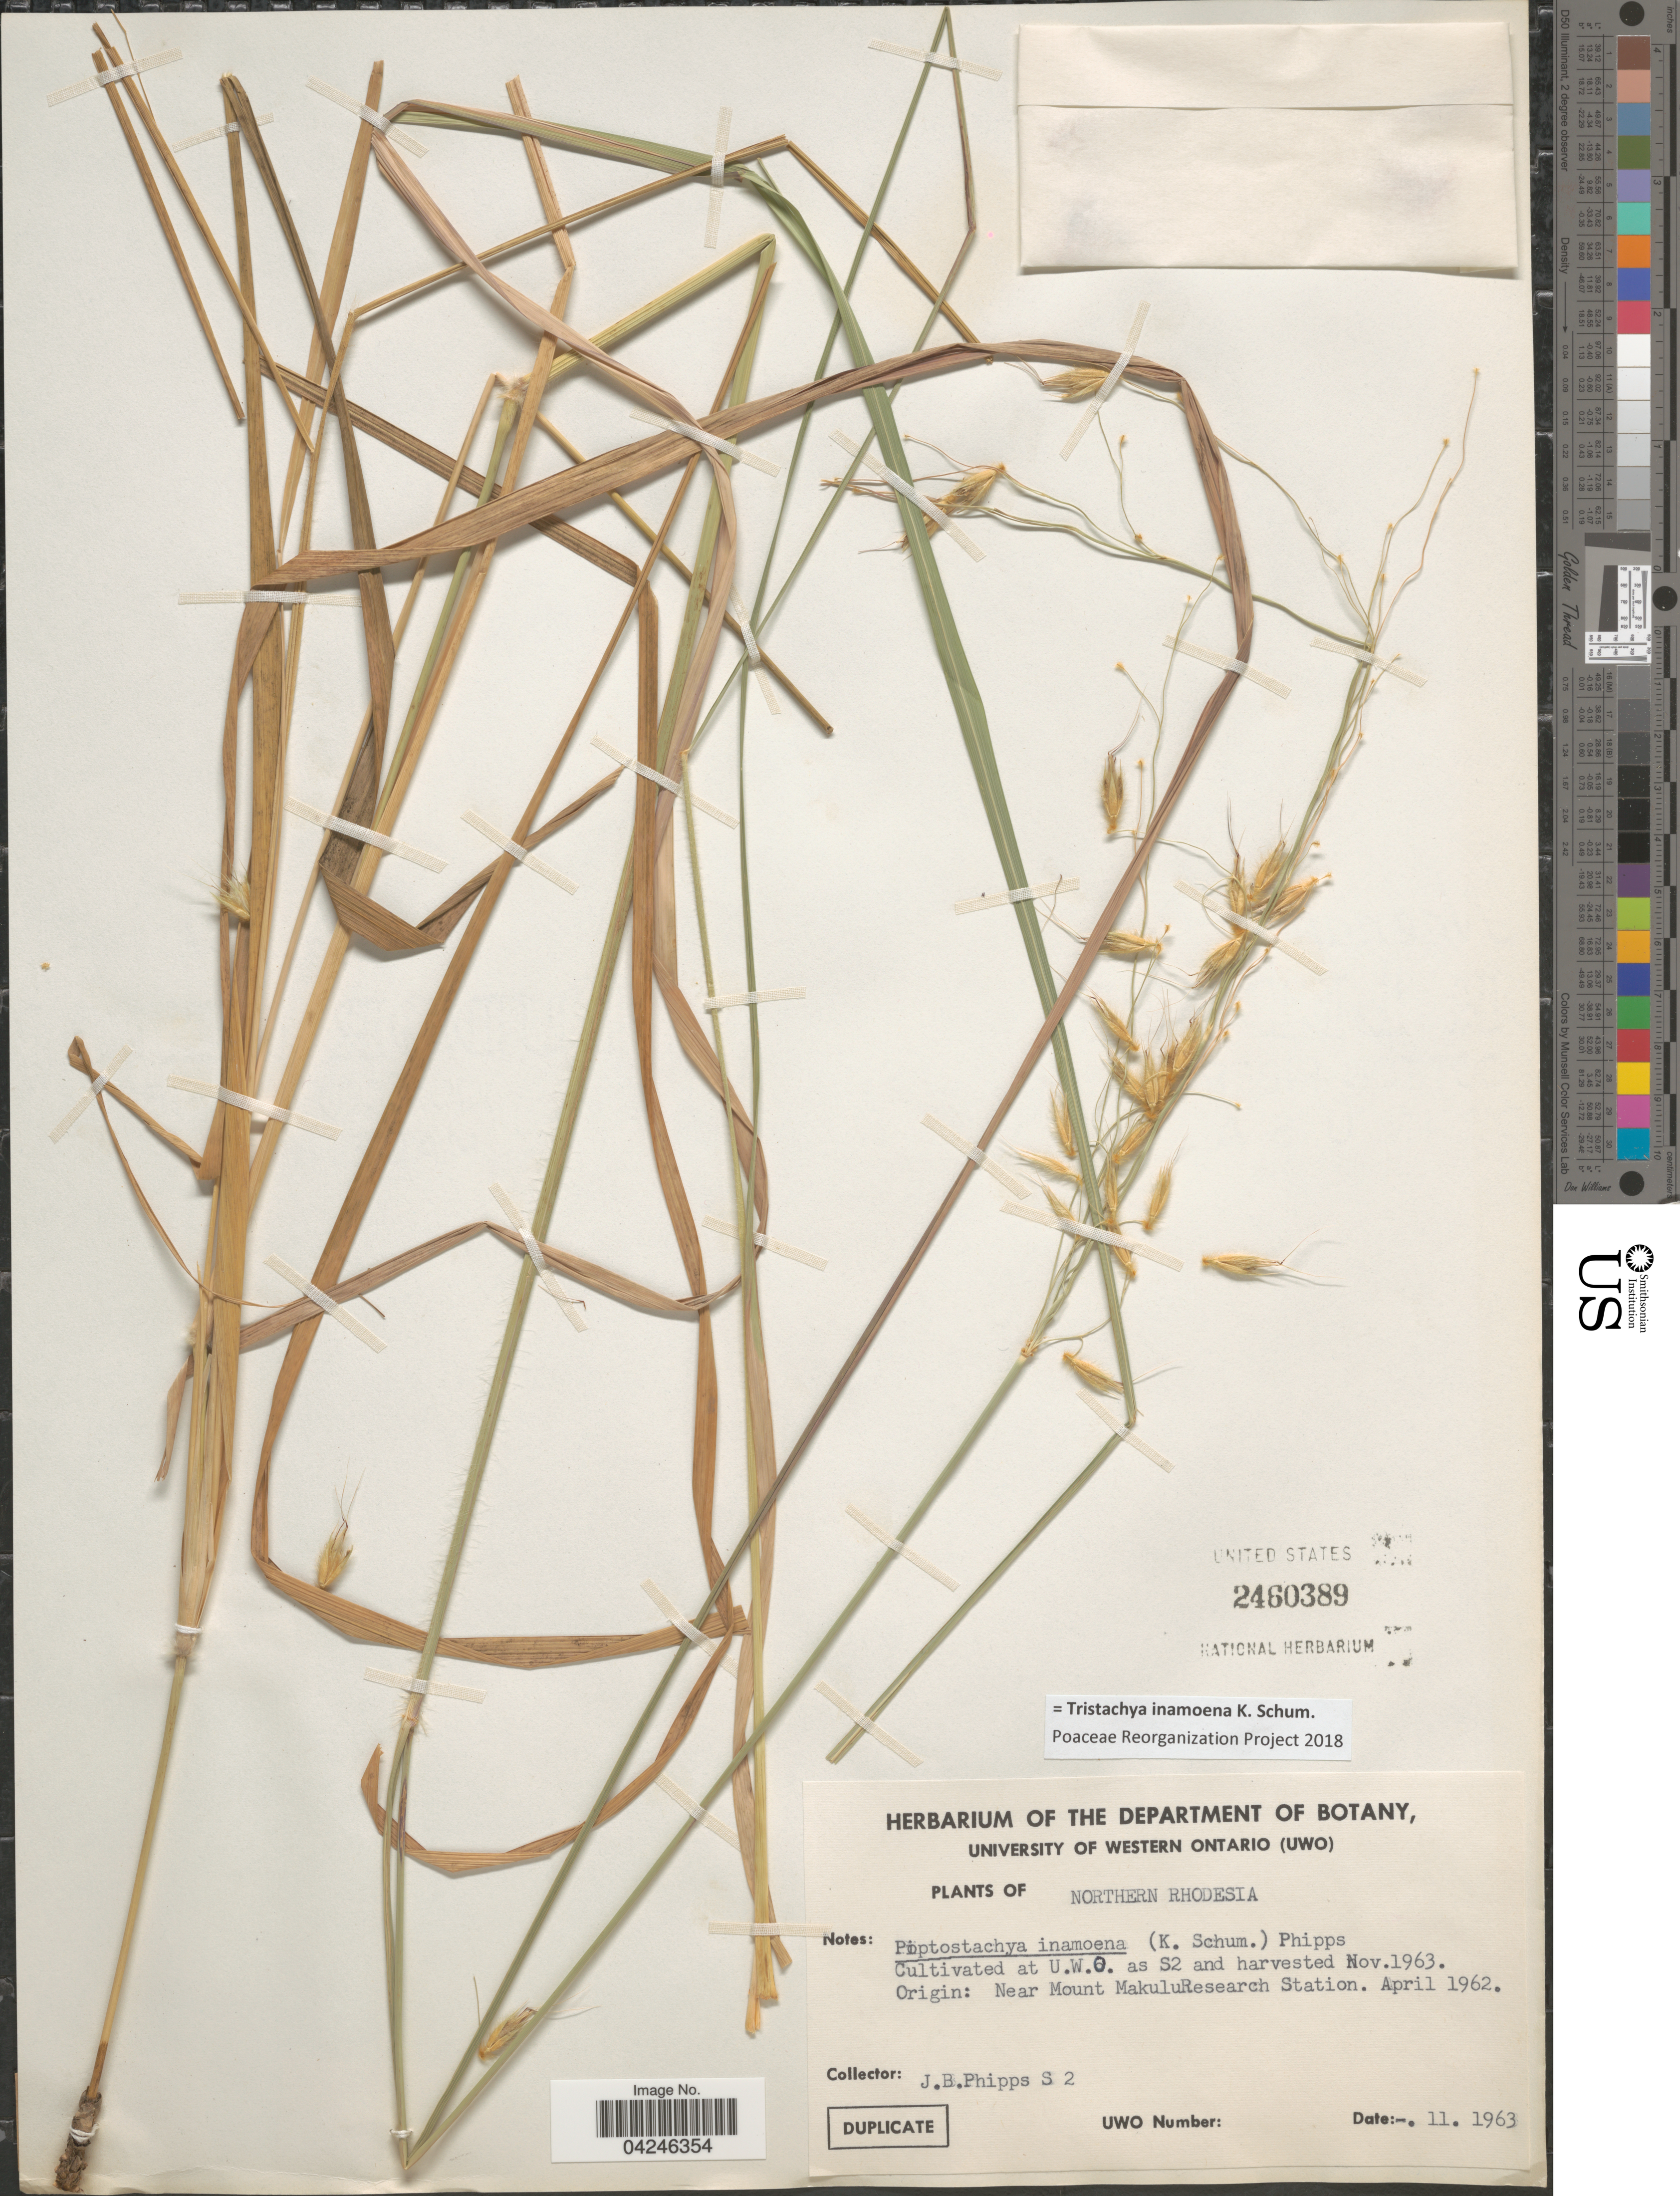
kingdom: Plantae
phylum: Tracheophyta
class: Liliopsida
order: Poales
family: Poaceae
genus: Tristachya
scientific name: Tristachya inamoena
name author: K. Schum.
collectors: J. Phipps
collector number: S2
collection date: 1963-11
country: Canada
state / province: Ontario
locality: At U.W.O. as S2 and harvested.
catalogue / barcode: US 2460389